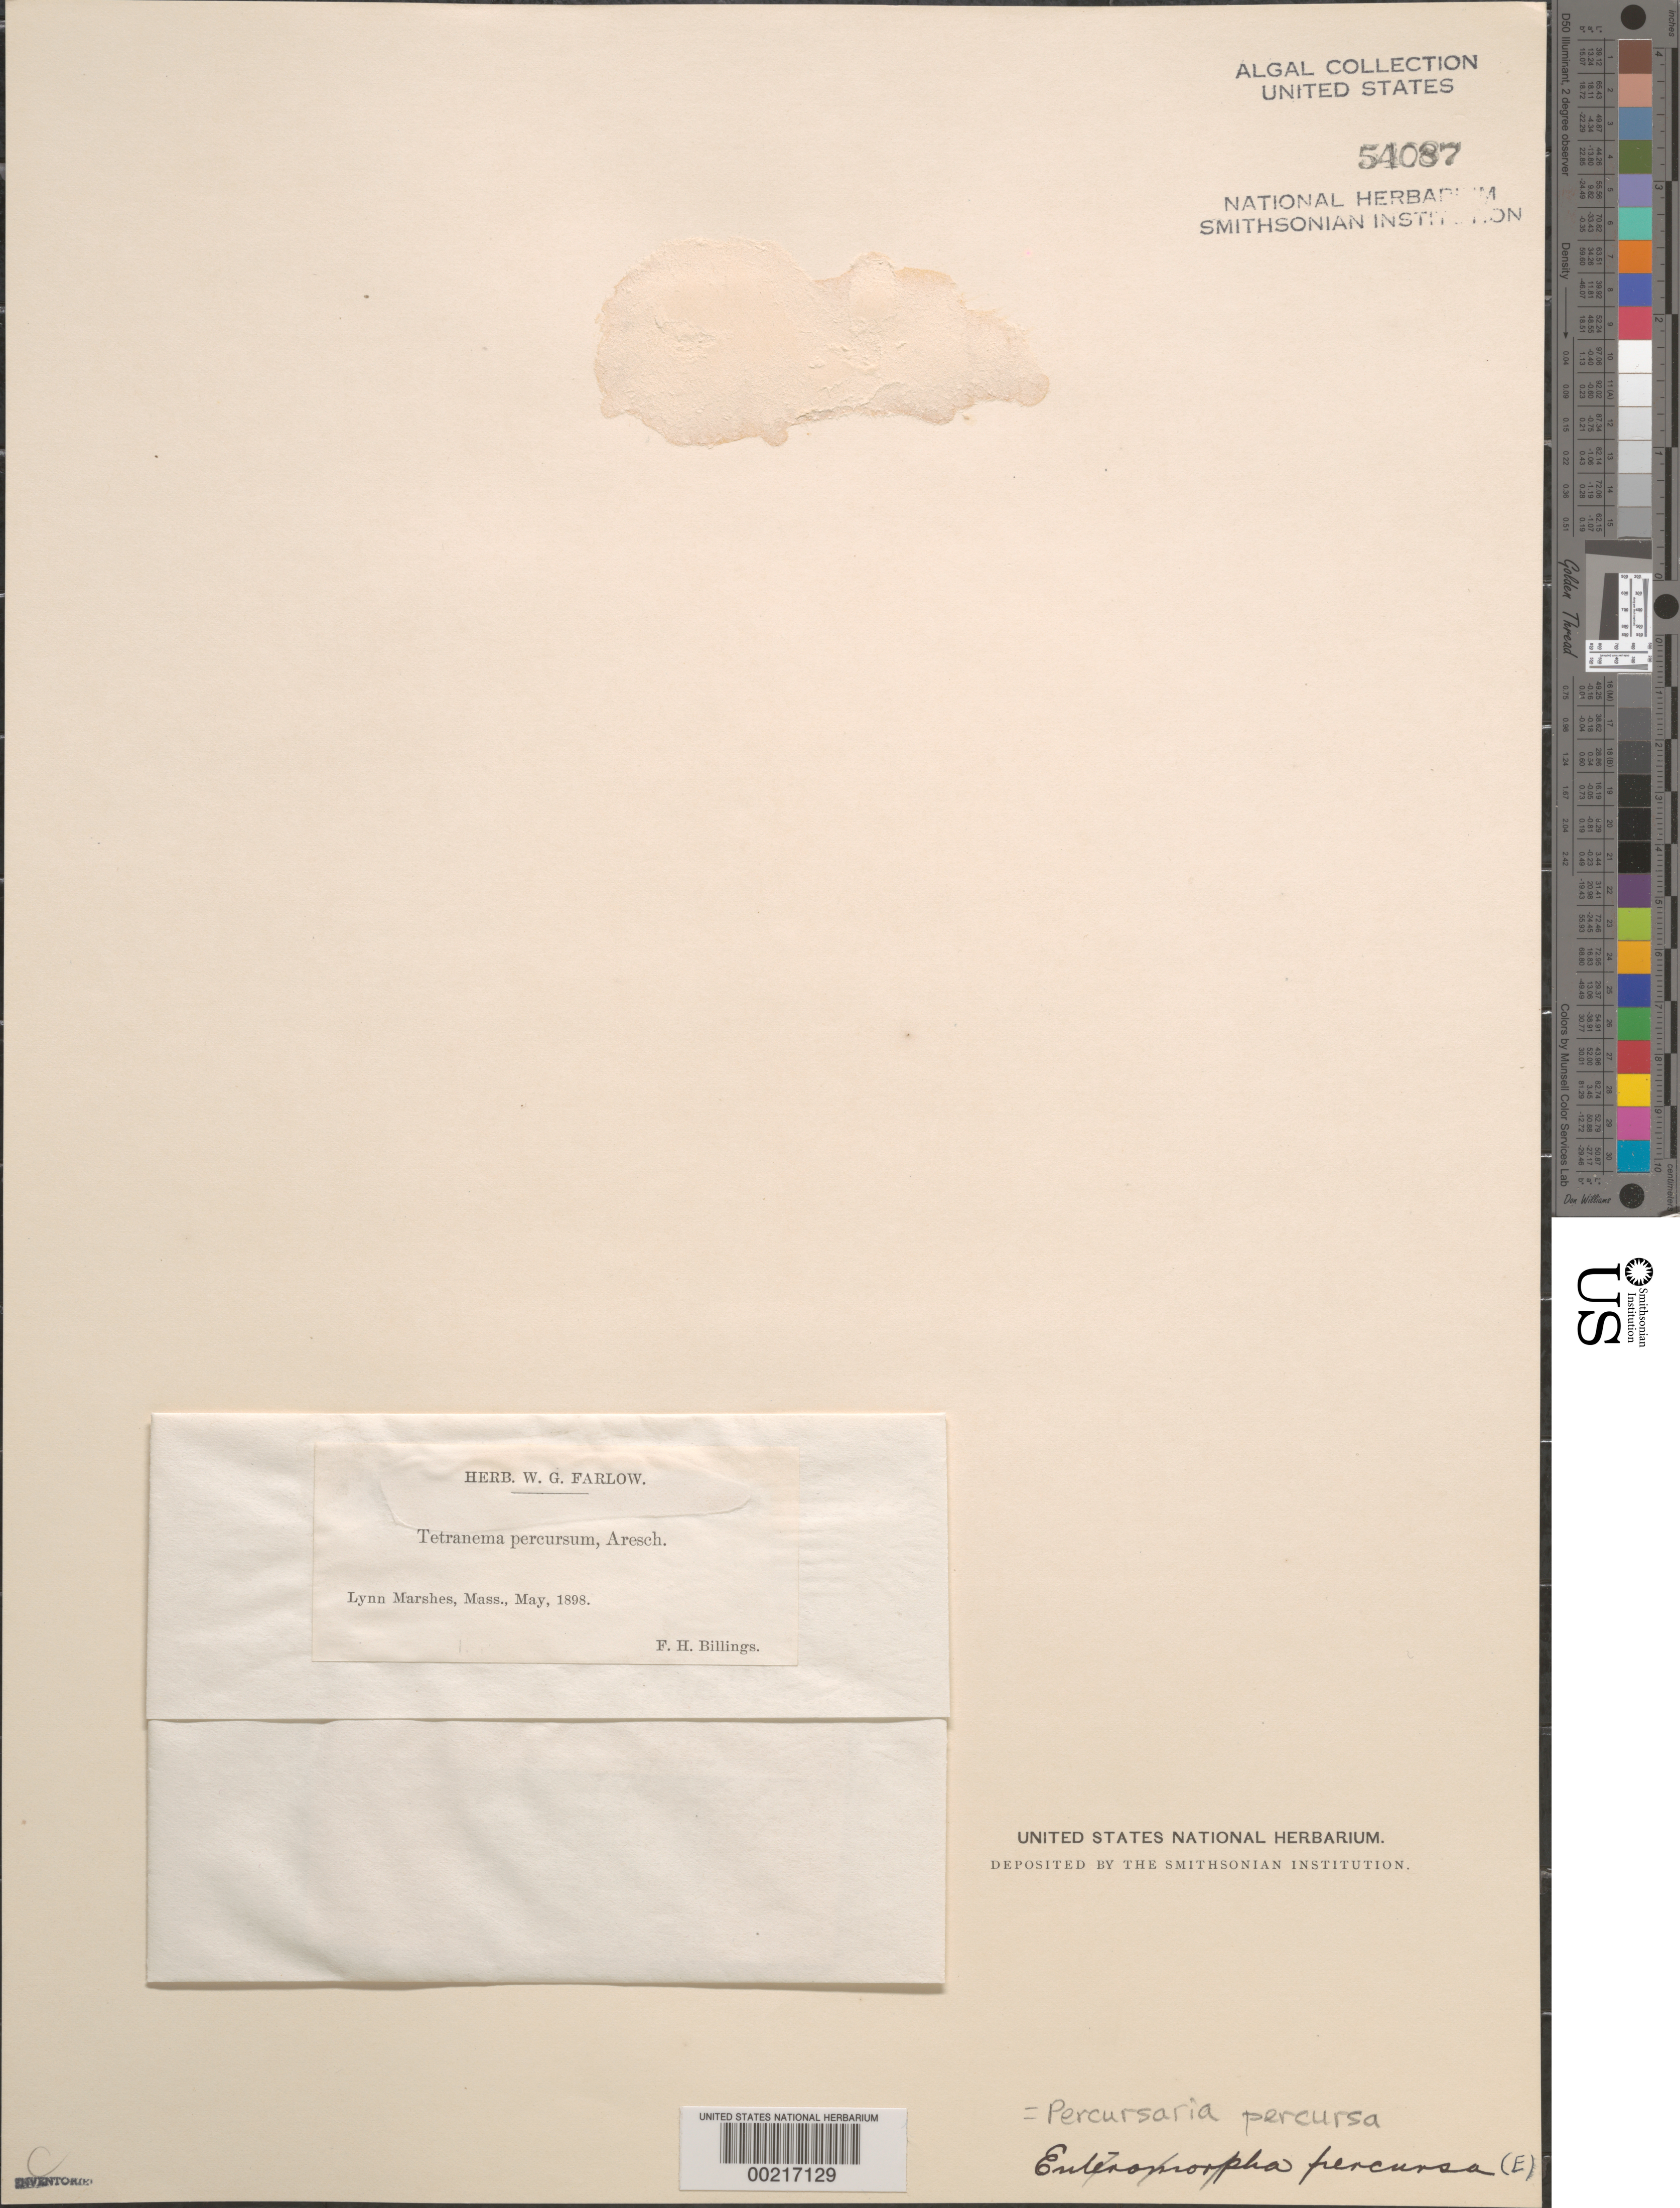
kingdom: Plantae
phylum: Chlorophyta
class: Ulvophyceae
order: Ulvales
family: Ulvaceae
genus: Percursaria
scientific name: Percursaria percursa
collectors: F. Billings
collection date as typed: May 1898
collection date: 1898-05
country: United States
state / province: Massachusetts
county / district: Essex County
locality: Lynn Marshes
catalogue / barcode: US 54087